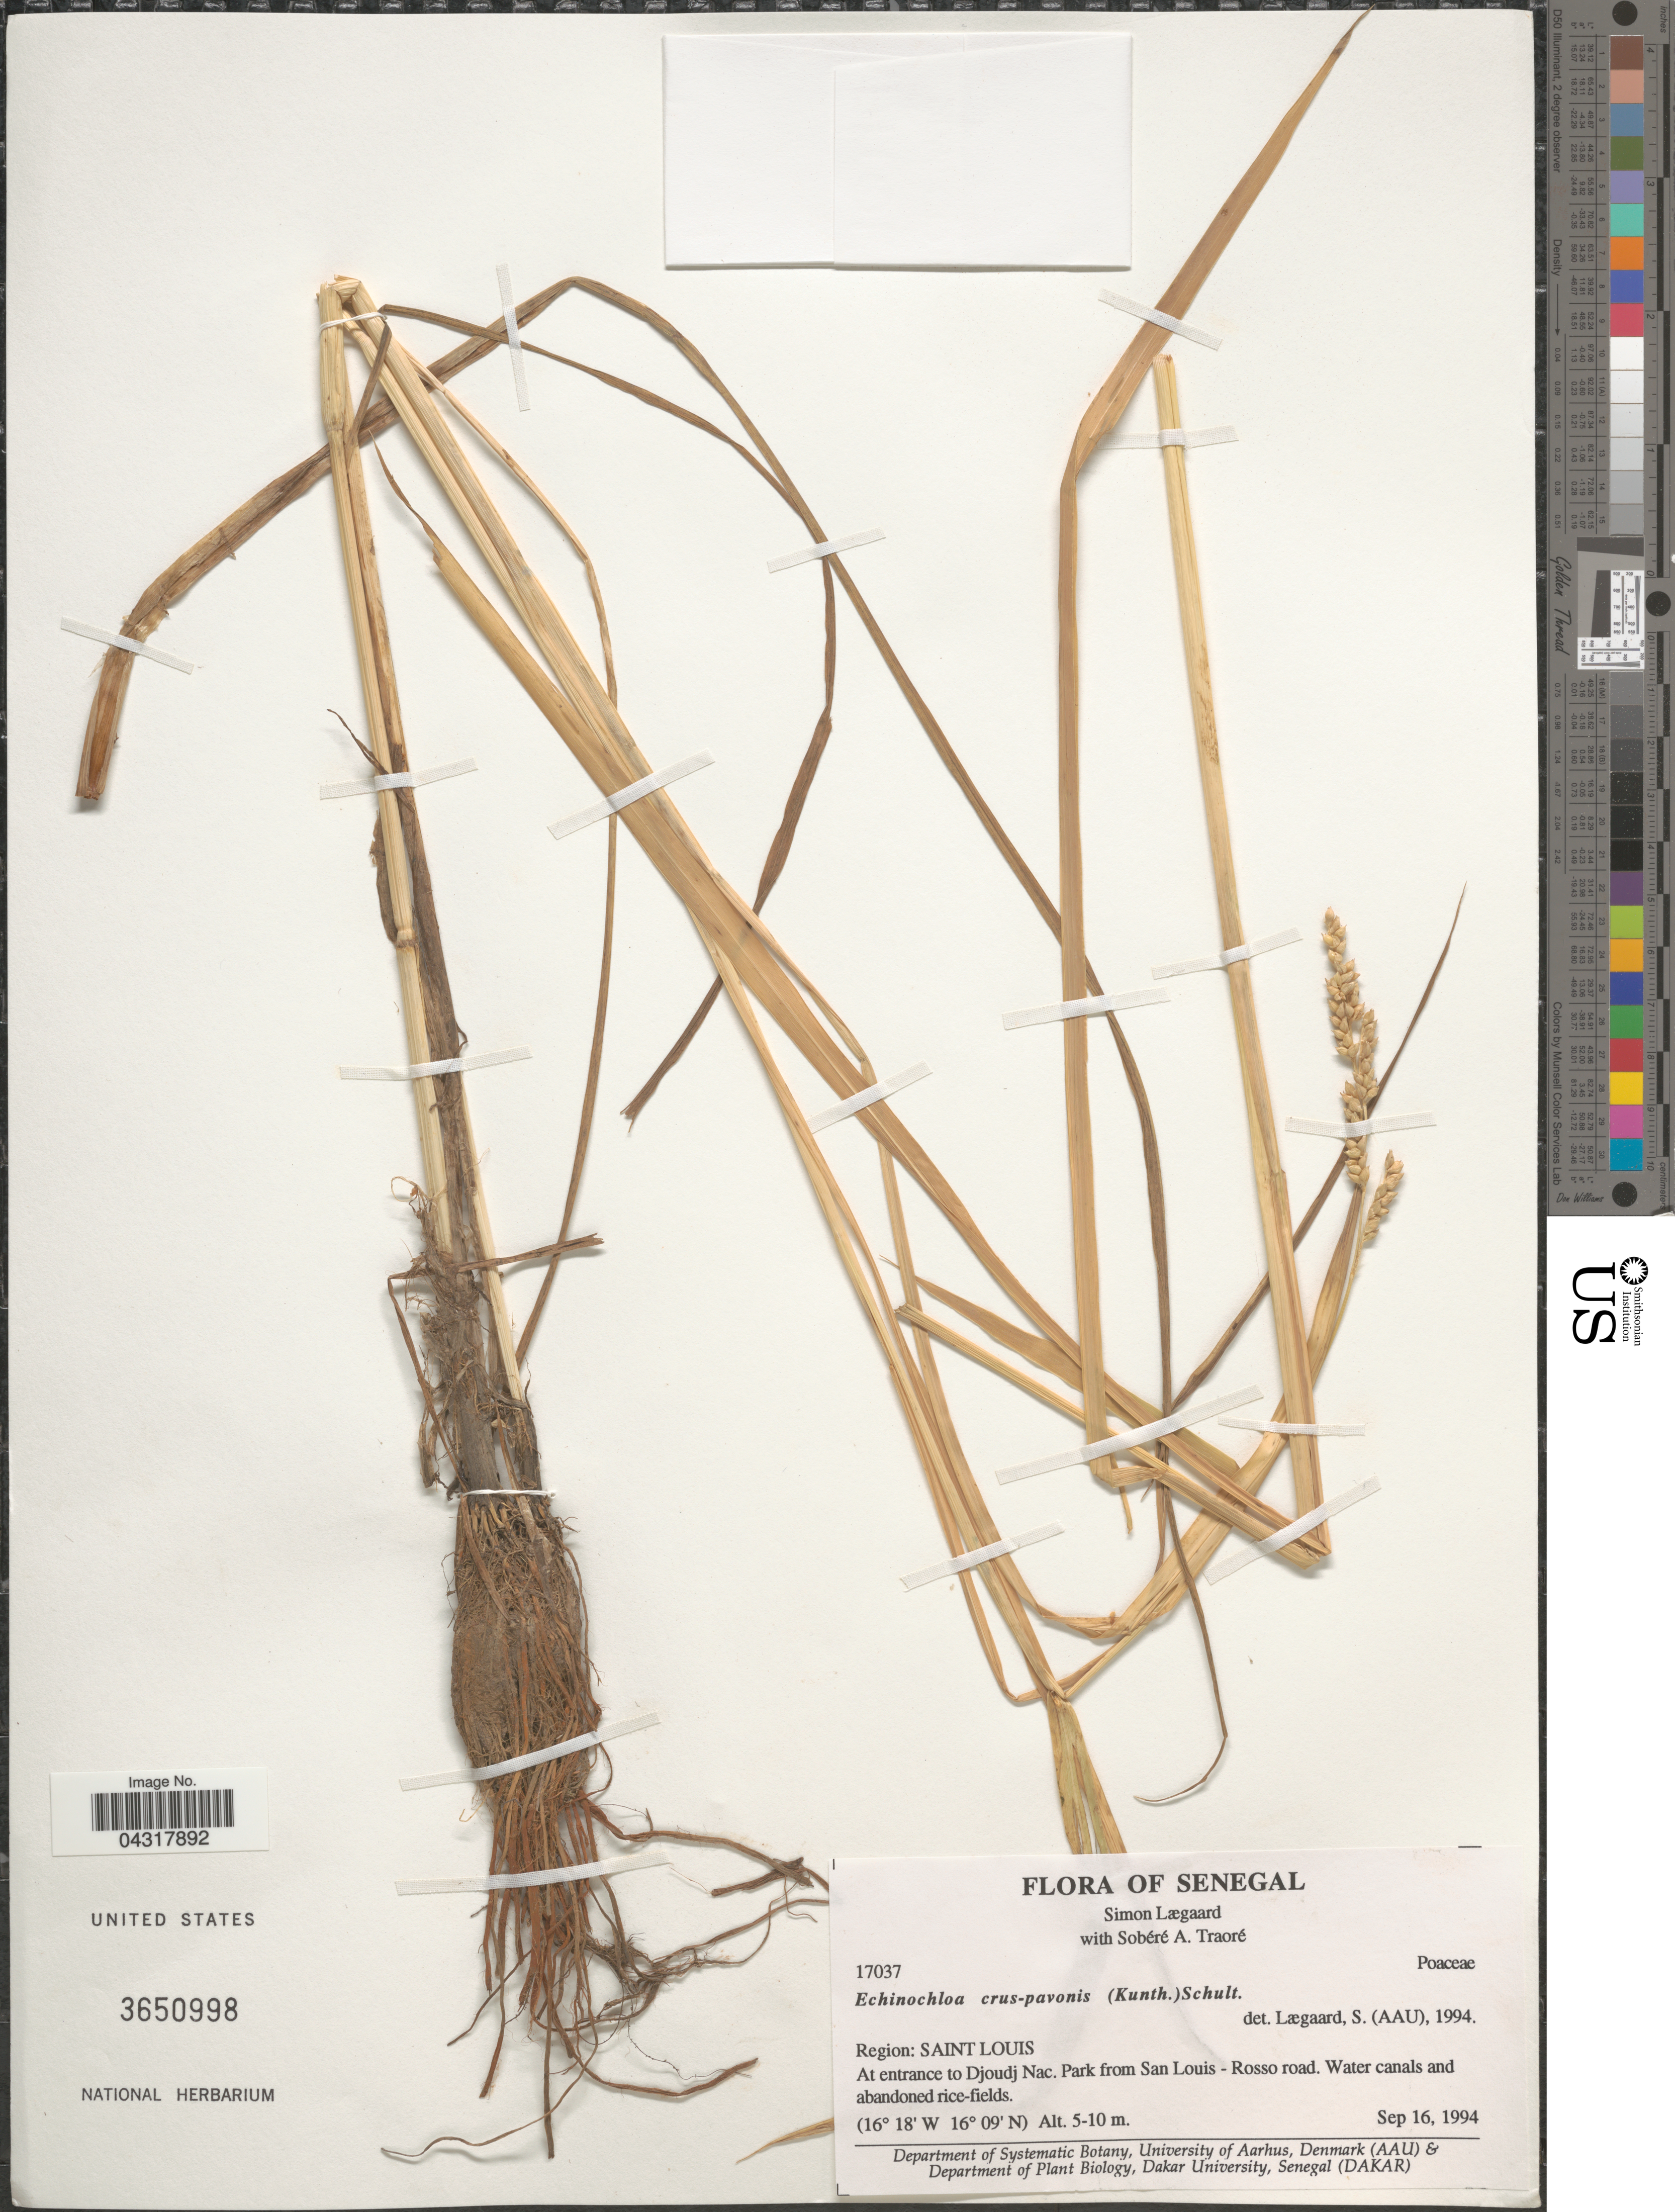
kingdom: Plantae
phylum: Tracheophyta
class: Liliopsida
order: Poales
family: Poaceae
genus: Echinochloa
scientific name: Echinochloa crus-pavonis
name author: (Kunth) Schult.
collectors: S. Lægaard & S. Traore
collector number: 17037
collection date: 1994-09-16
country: Senegal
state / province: Saint-Louis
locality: Region: Saint Louis. At entrance to Djoudj Nac. Park from San Louis - Rosso road. Water canals and abandoned rice-fields.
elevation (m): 5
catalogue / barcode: US 3650998